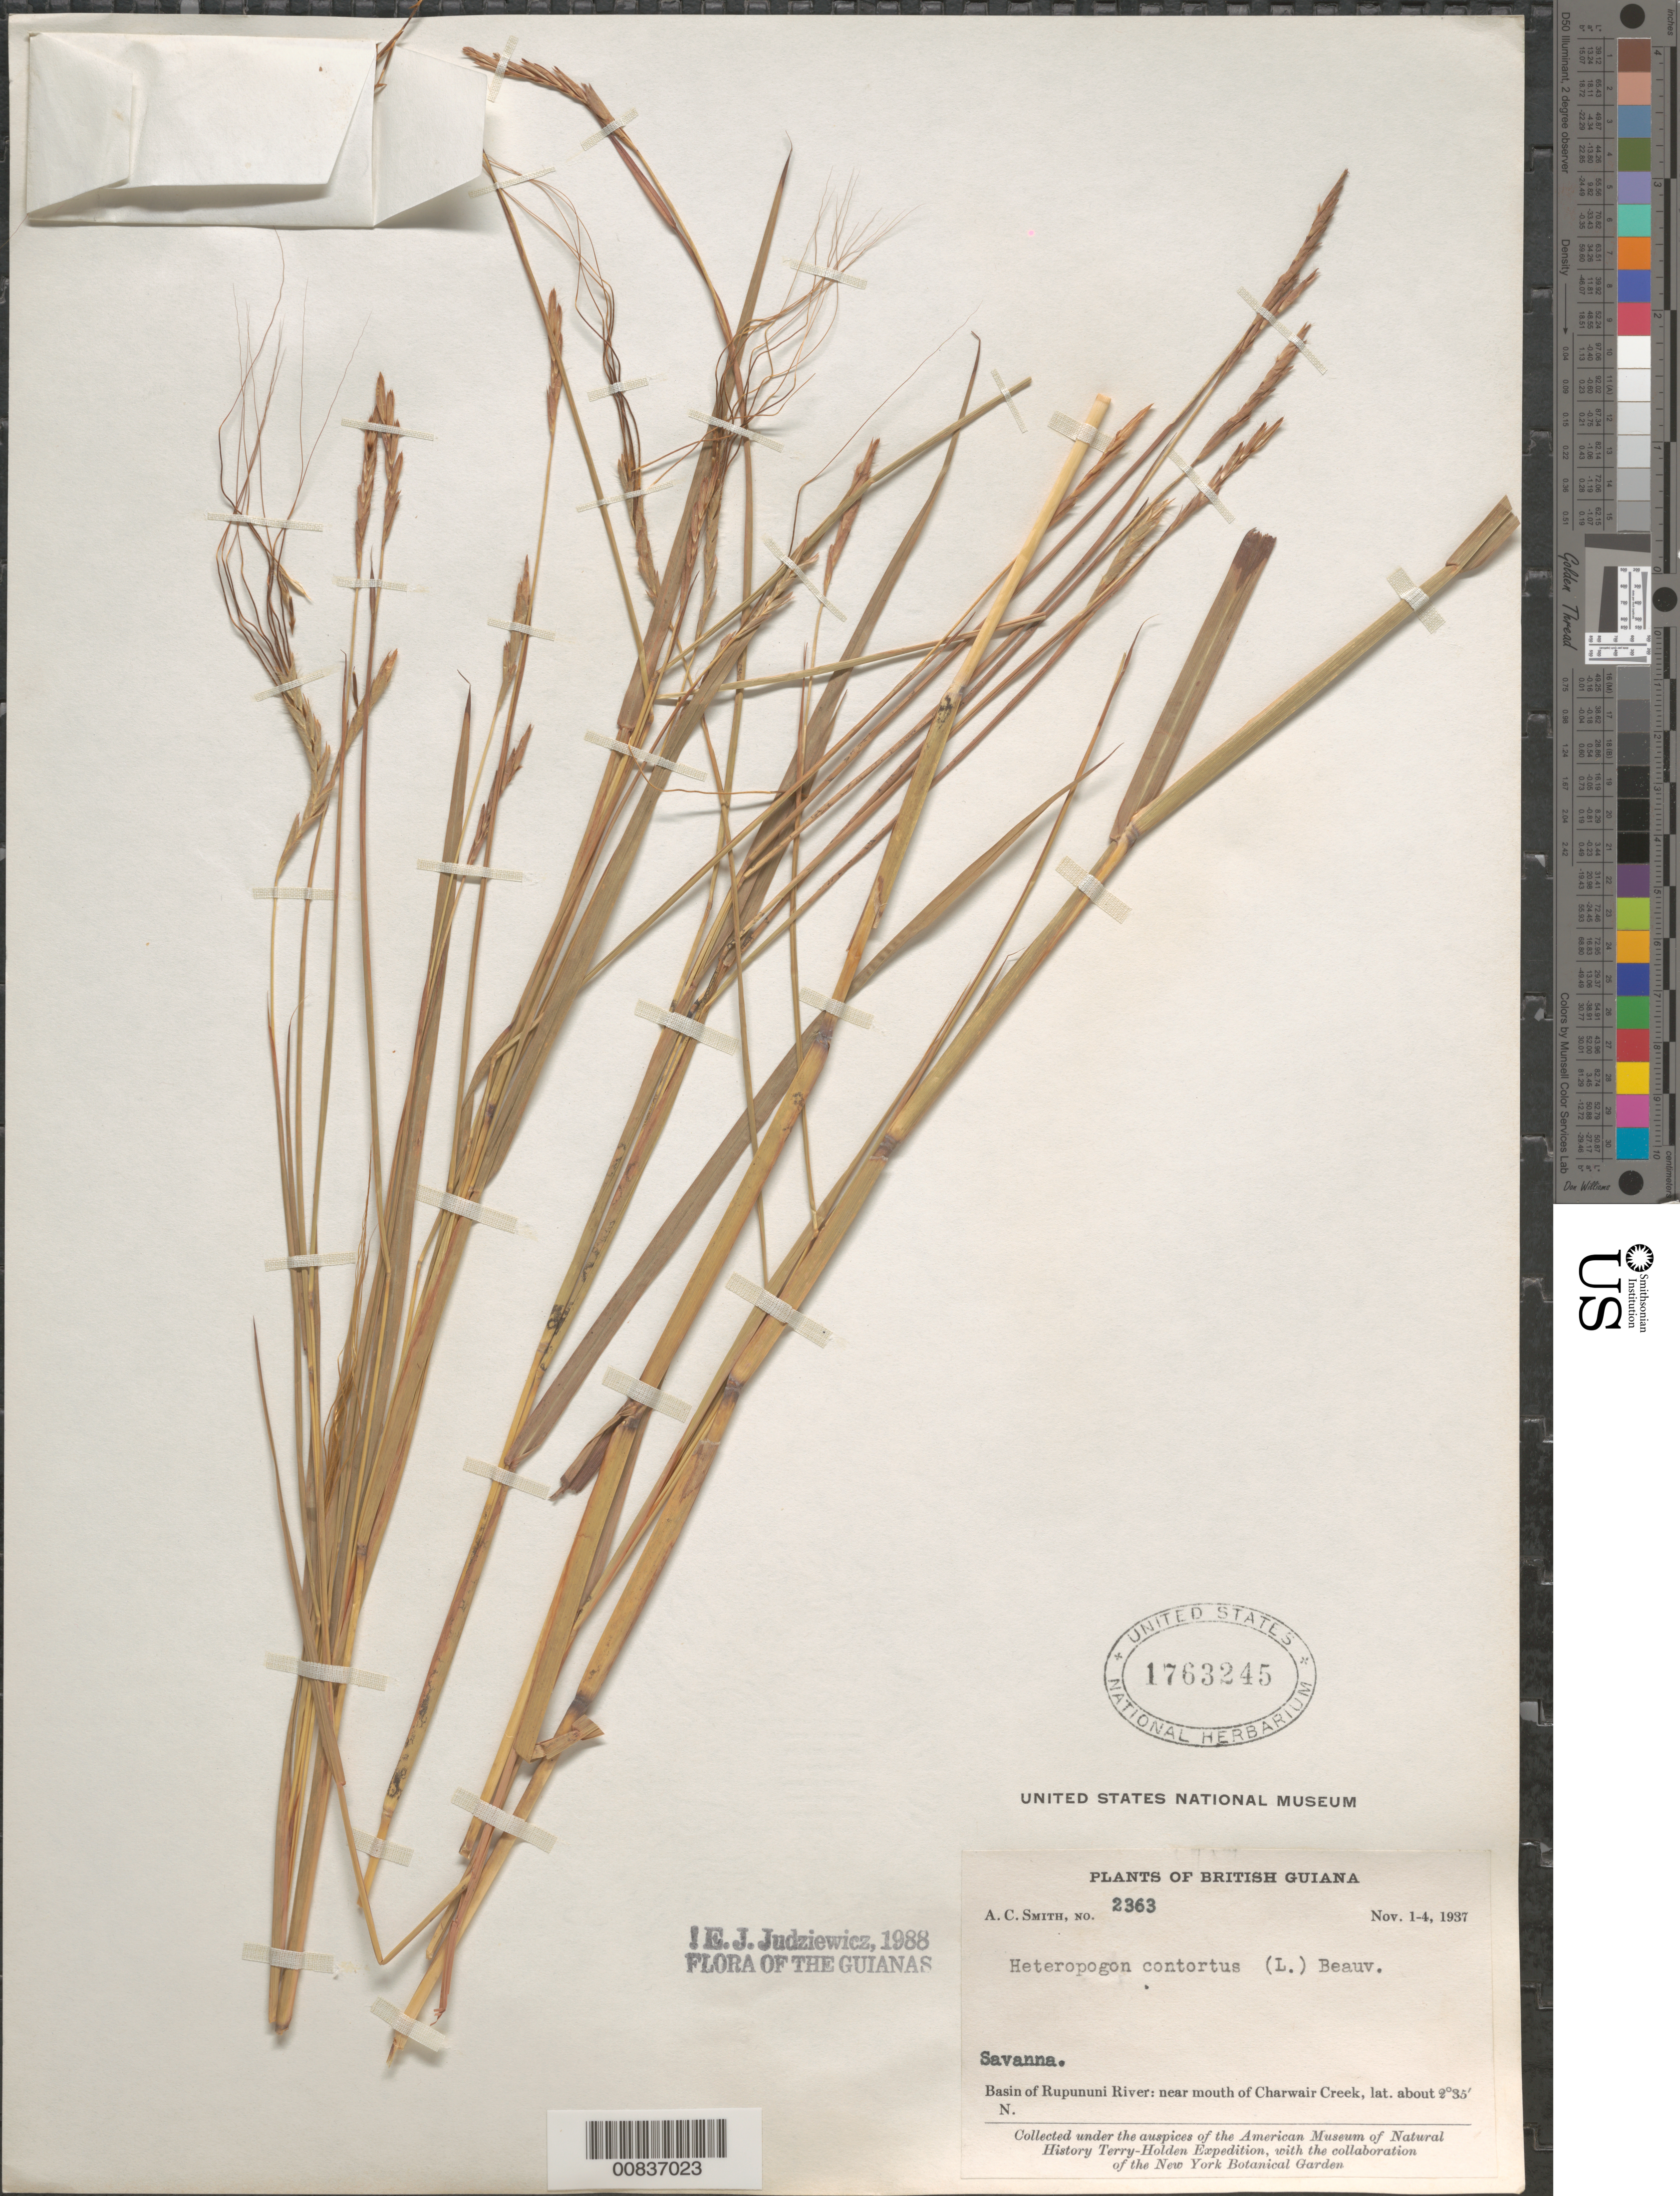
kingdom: Plantae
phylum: Tracheophyta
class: Liliopsida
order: Poales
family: Poaceae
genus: Heteropogon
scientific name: Heteropogon contortus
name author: (L.) P. Beauv. ex Roem. & Schult.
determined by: Judziewicz, E. J.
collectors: A. C. Smith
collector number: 2363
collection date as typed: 1-Nov-37 to 4-Nov-37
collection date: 1937-11-01/1937-11-04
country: Guyana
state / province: U. Takutu-U. Essequibo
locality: Charwair Creek, near mouth, Rupununi R. basin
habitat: Savanna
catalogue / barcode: US 1763245